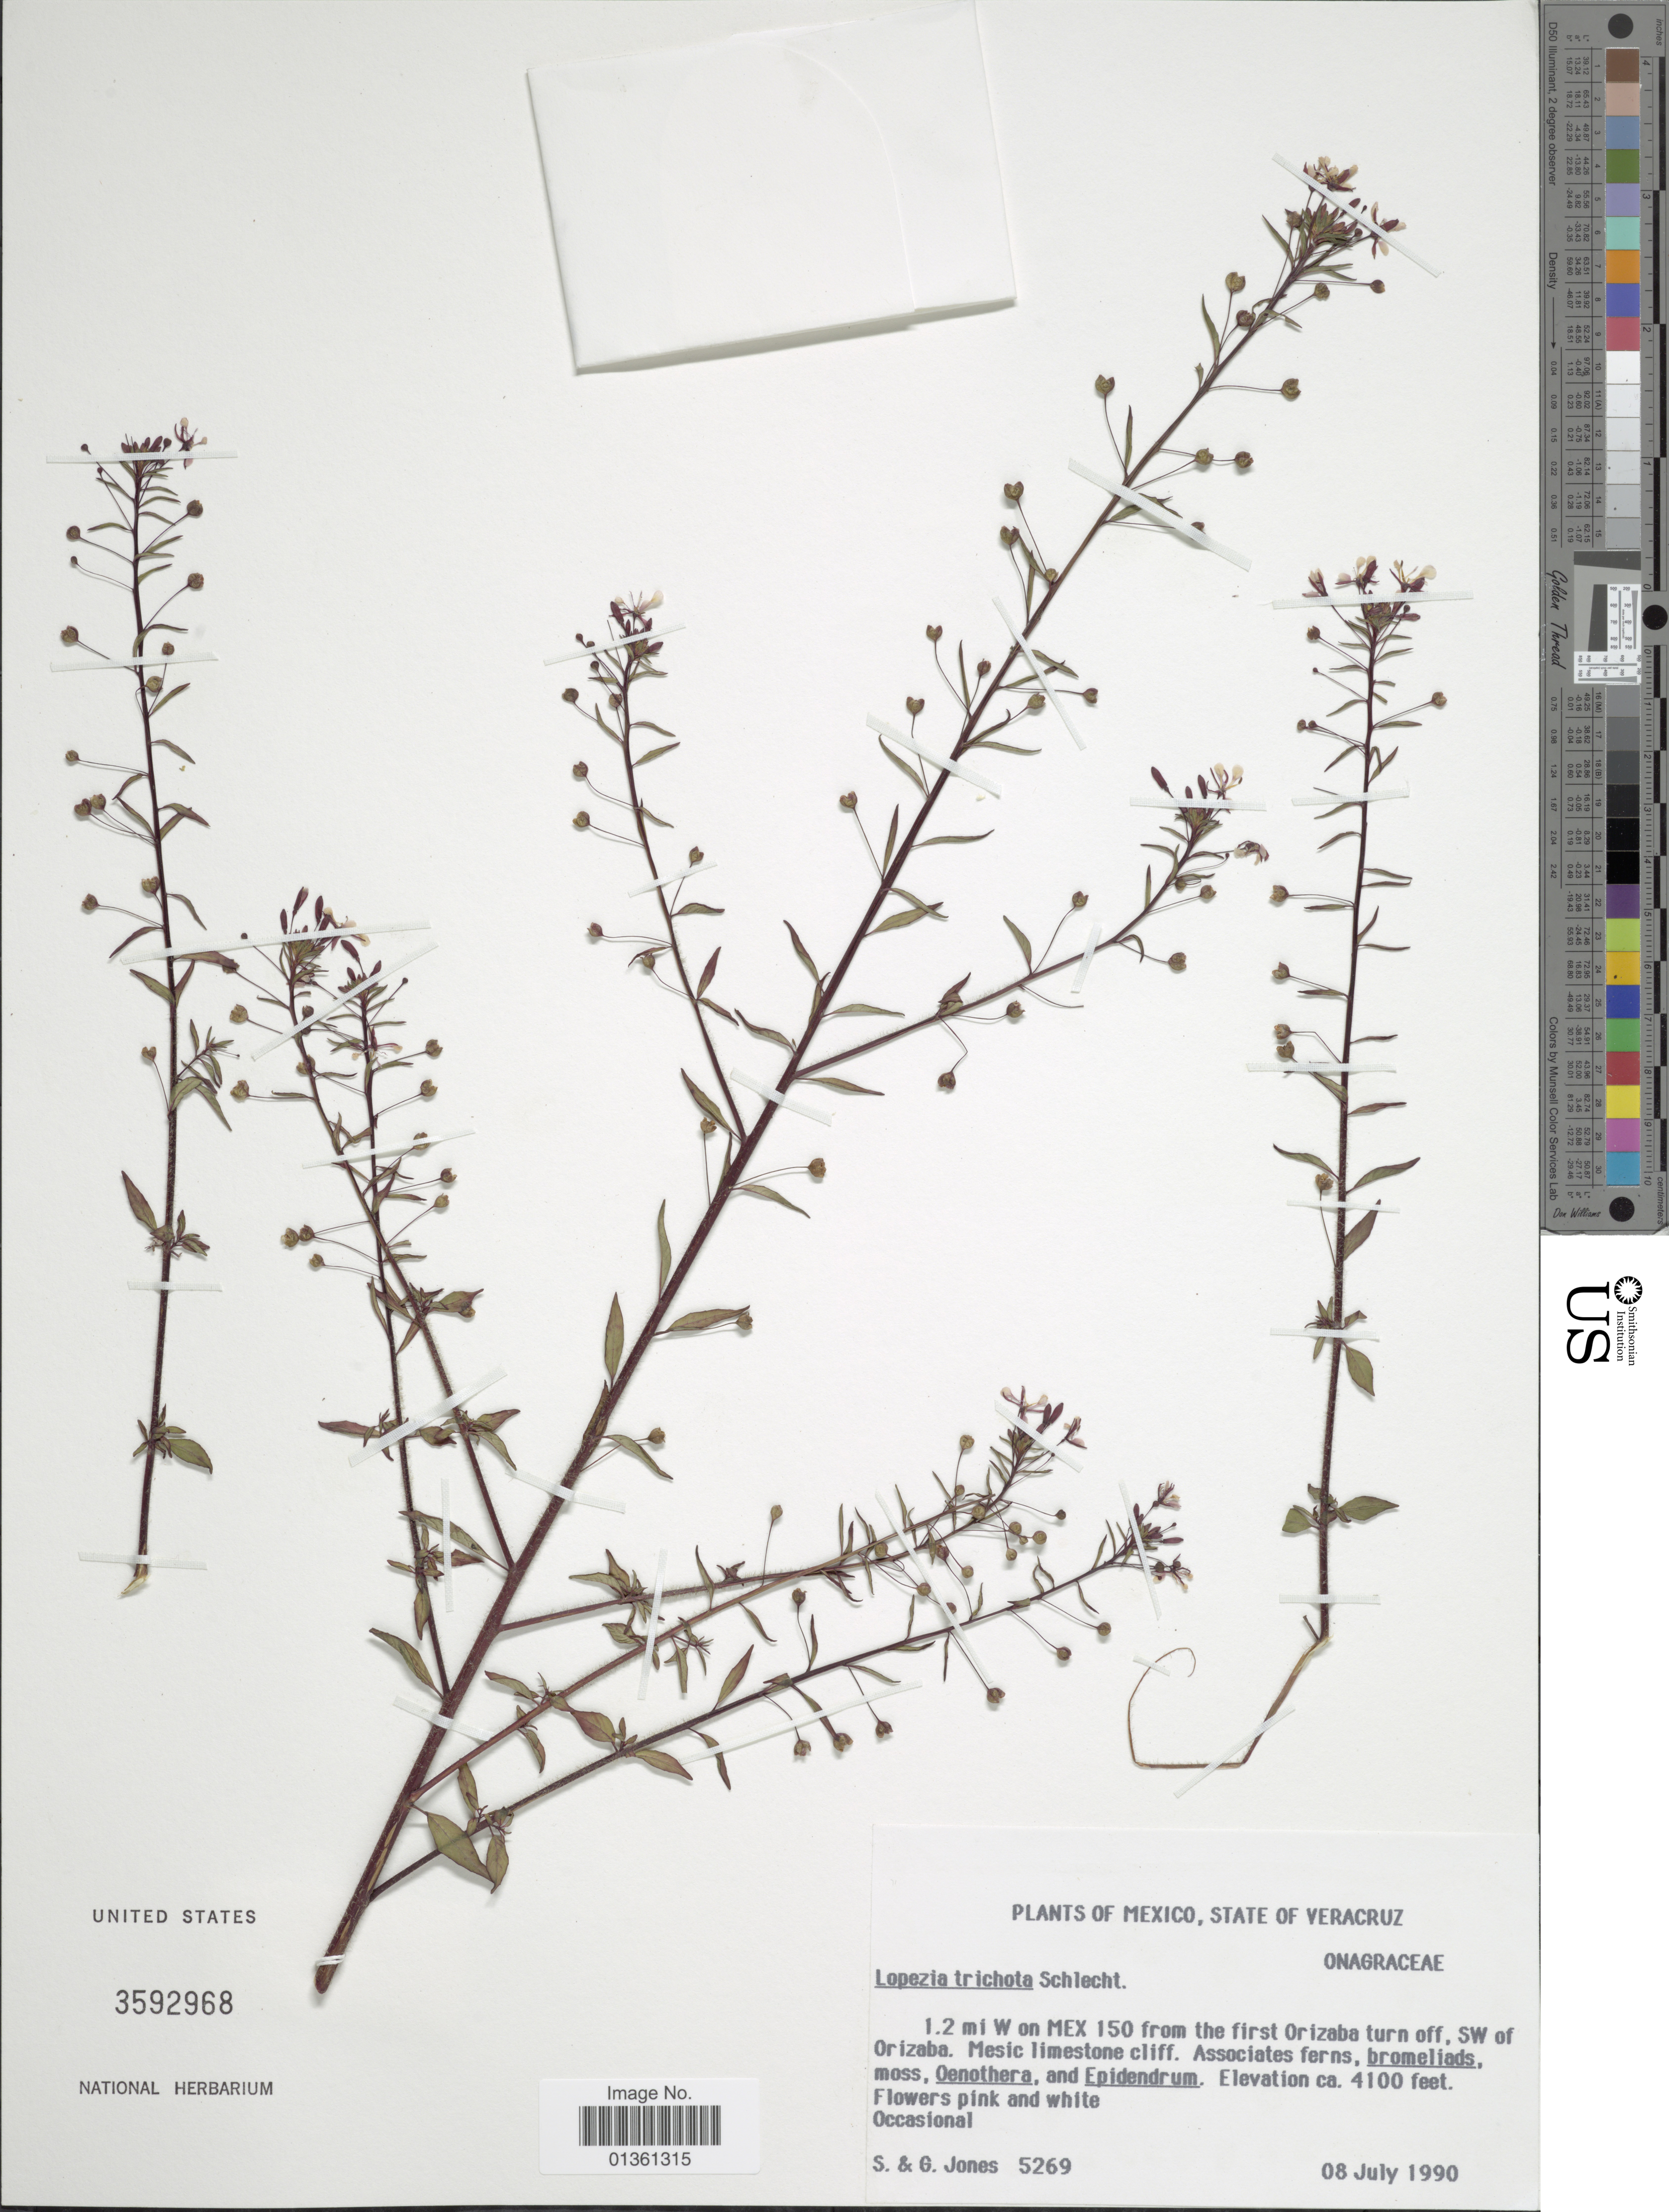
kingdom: Plantae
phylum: Tracheophyta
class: Magnoliopsida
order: Myrtales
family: Onagraceae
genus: Lopezia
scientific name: Lopezia trichota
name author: Schltdl.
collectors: S. Jones & G. Jones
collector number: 5269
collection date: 1990-07-08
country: Mexico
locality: State of Veracruz. 1.2 mi W of MEX 150 from the first Orizaba turn off, SW of Orizaba.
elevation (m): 1250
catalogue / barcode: US 3592968